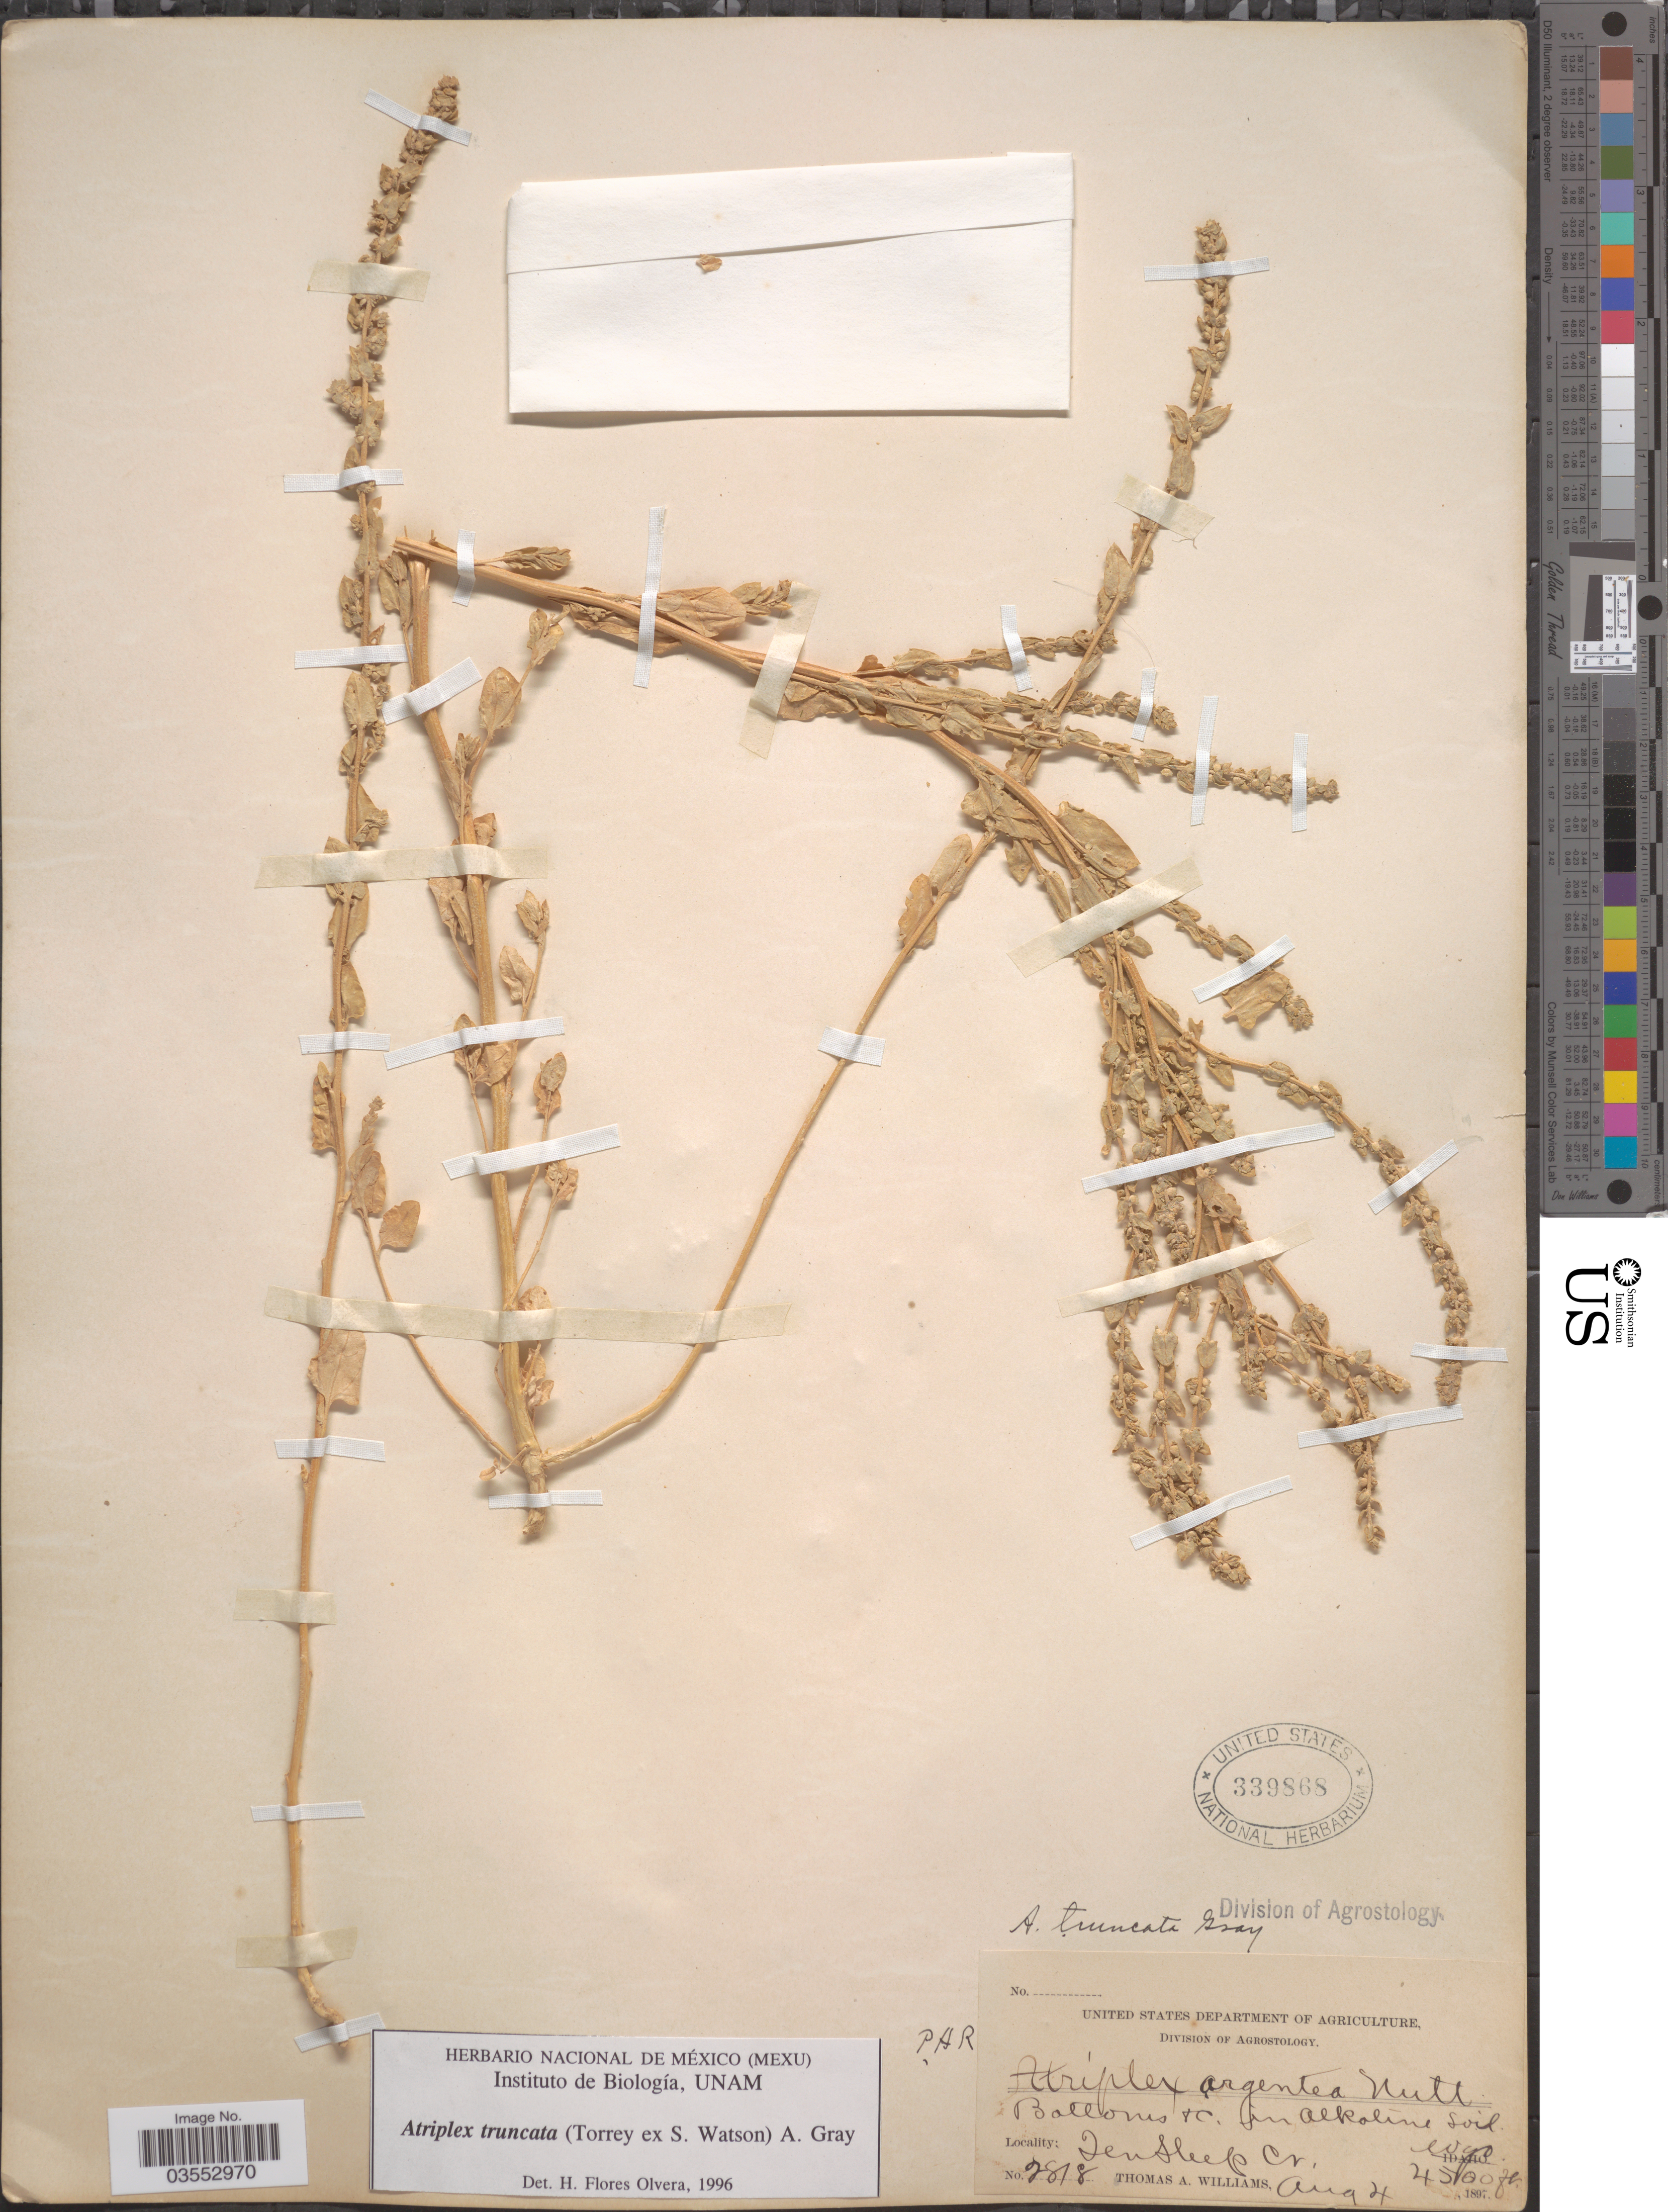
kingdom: Plantae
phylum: Tracheophyta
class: Magnoliopsida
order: Caryophyllales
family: Amaranthaceae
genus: Atriplex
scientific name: Atriplex truncata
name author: (Torr. ex S. Watson) A. Gray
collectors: T. A. Williams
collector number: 2818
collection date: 1897-08-04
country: United States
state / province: Wyoming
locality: Ten Sleep Cr.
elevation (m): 1372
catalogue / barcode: US 339868